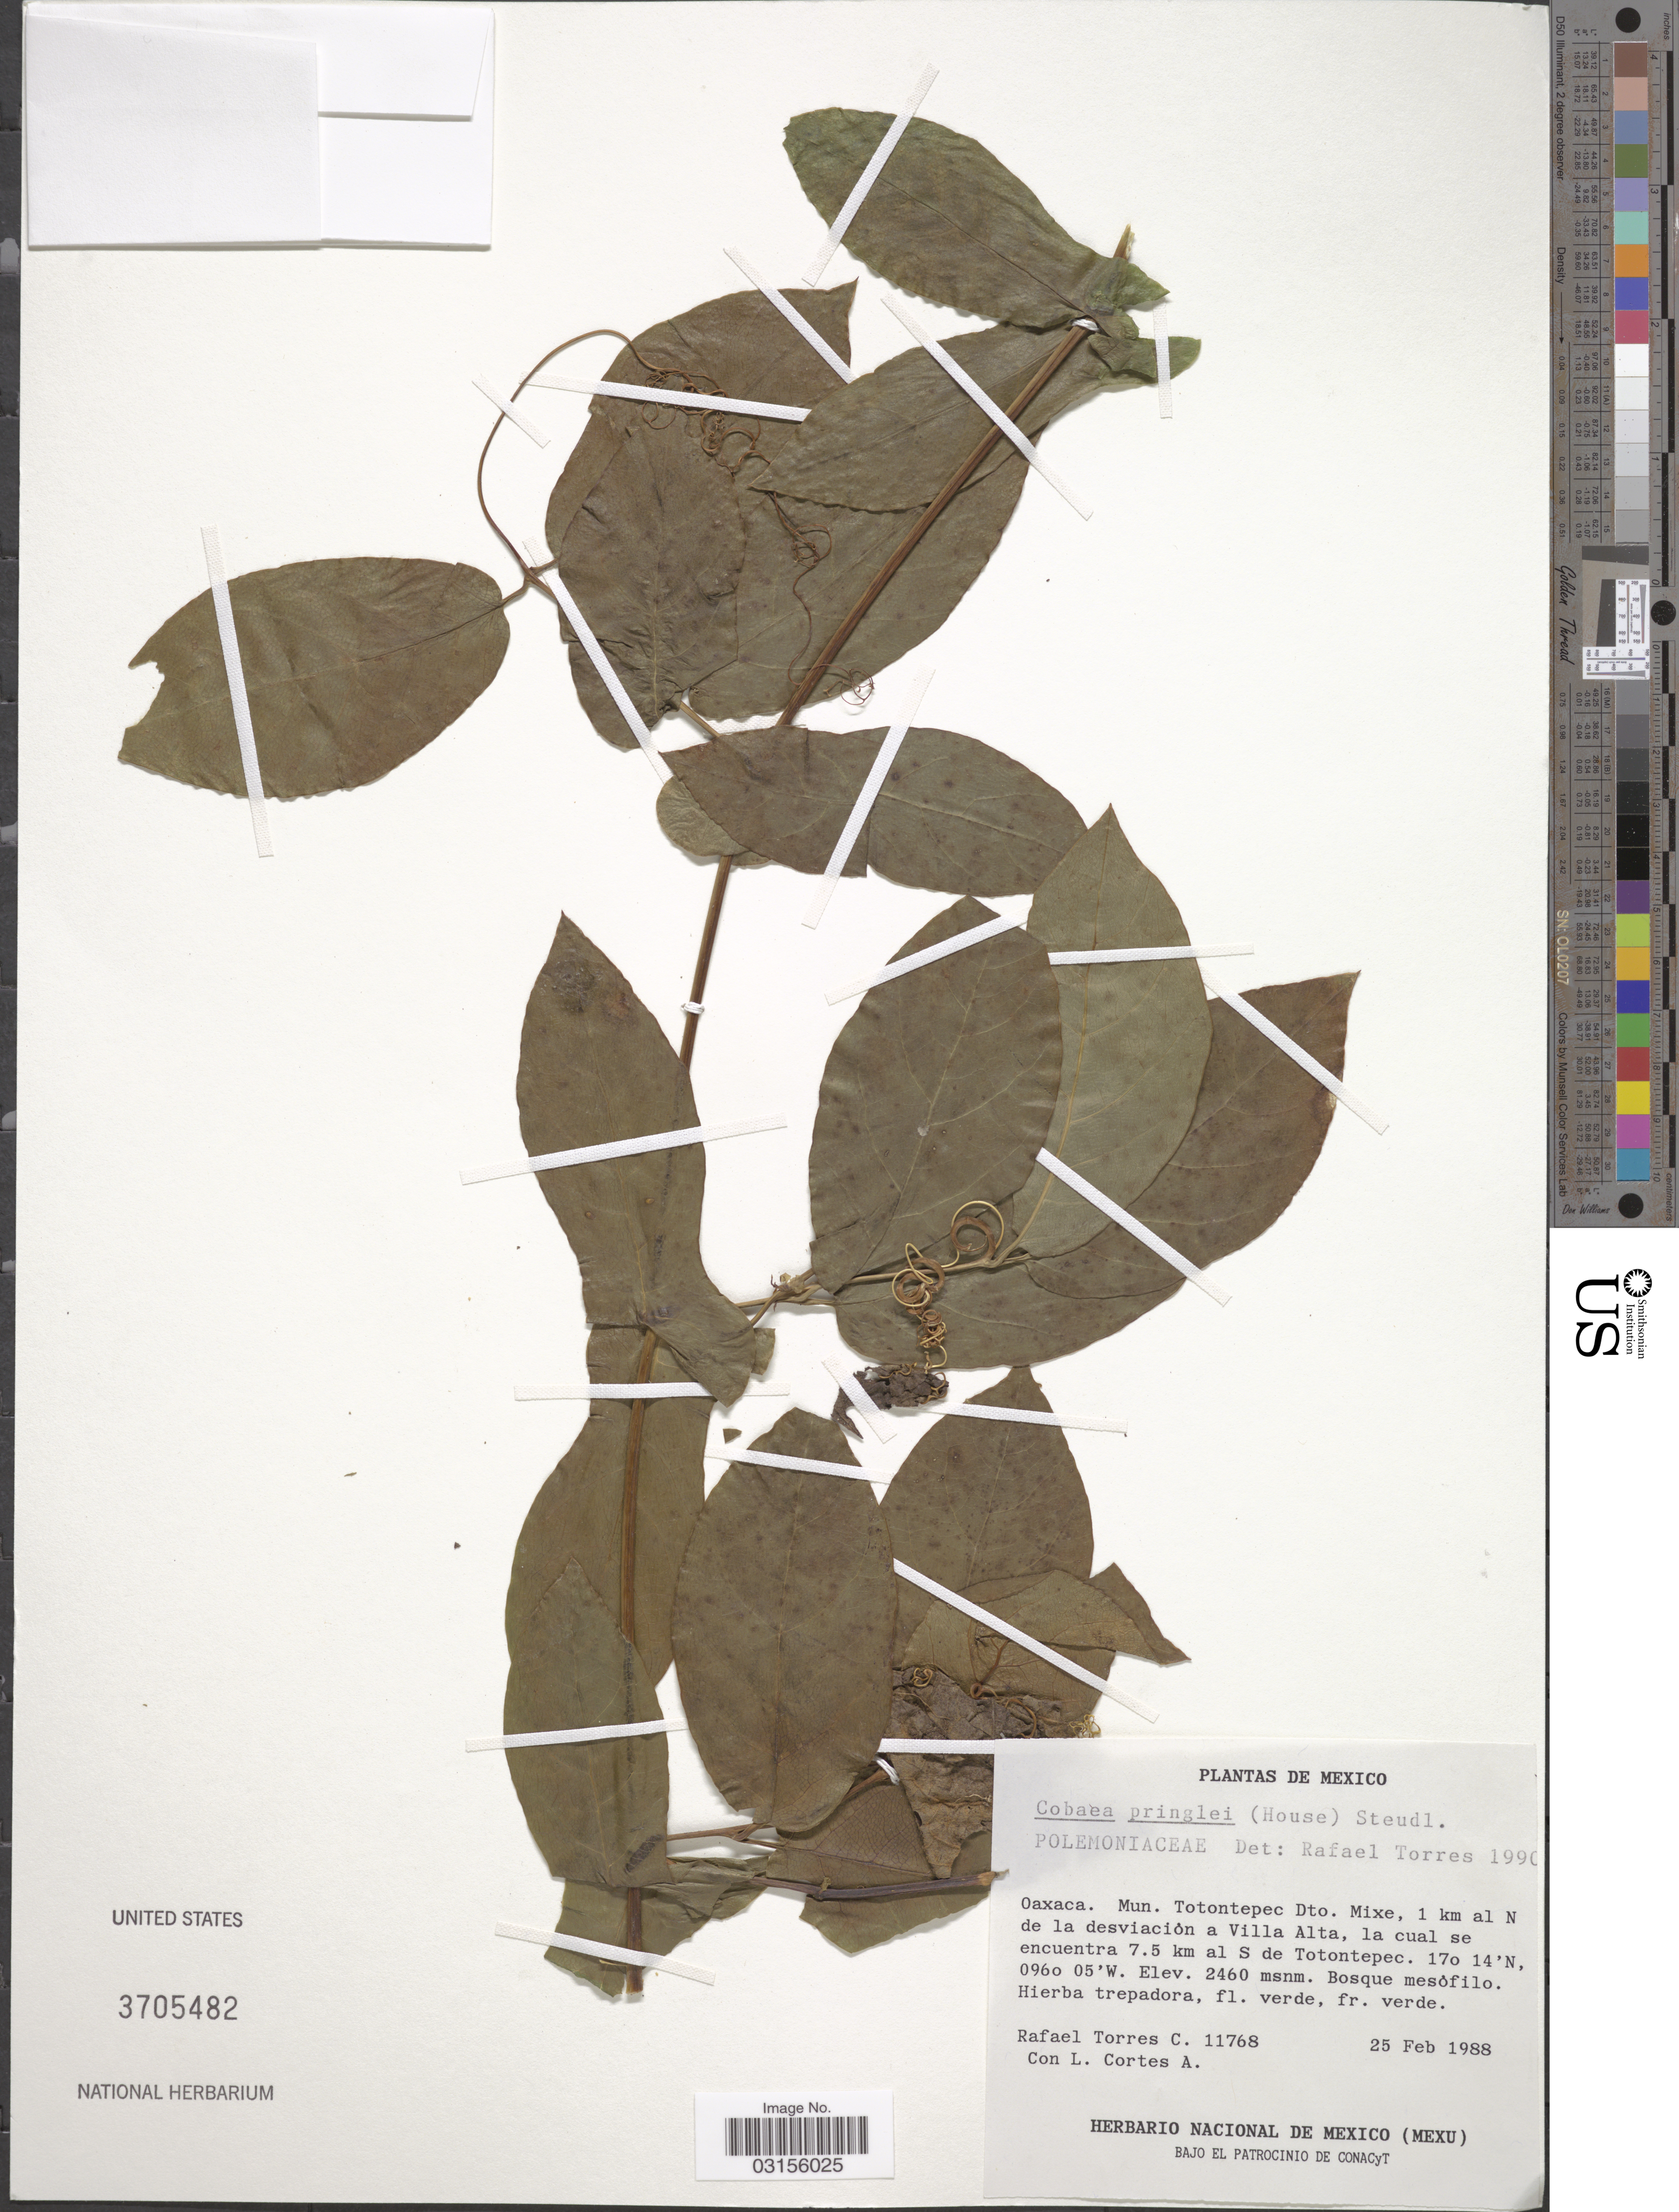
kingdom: Plantae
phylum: Tracheophyta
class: Magnoliopsida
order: Ericales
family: Polemoniaceae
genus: Cobaea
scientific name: Cobaea pringlei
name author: Standl.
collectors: R. Torres C. & L. Cortes-A.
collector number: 11768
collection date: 1988-02-25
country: Mexico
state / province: Oaxaca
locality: Mun. Totontepec Dto. Mixe, 1 km al N de la desviación a Villa Alta, la cual se encuentra 7.5 km al S de Totontepec.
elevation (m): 2460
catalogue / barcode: US 3705482